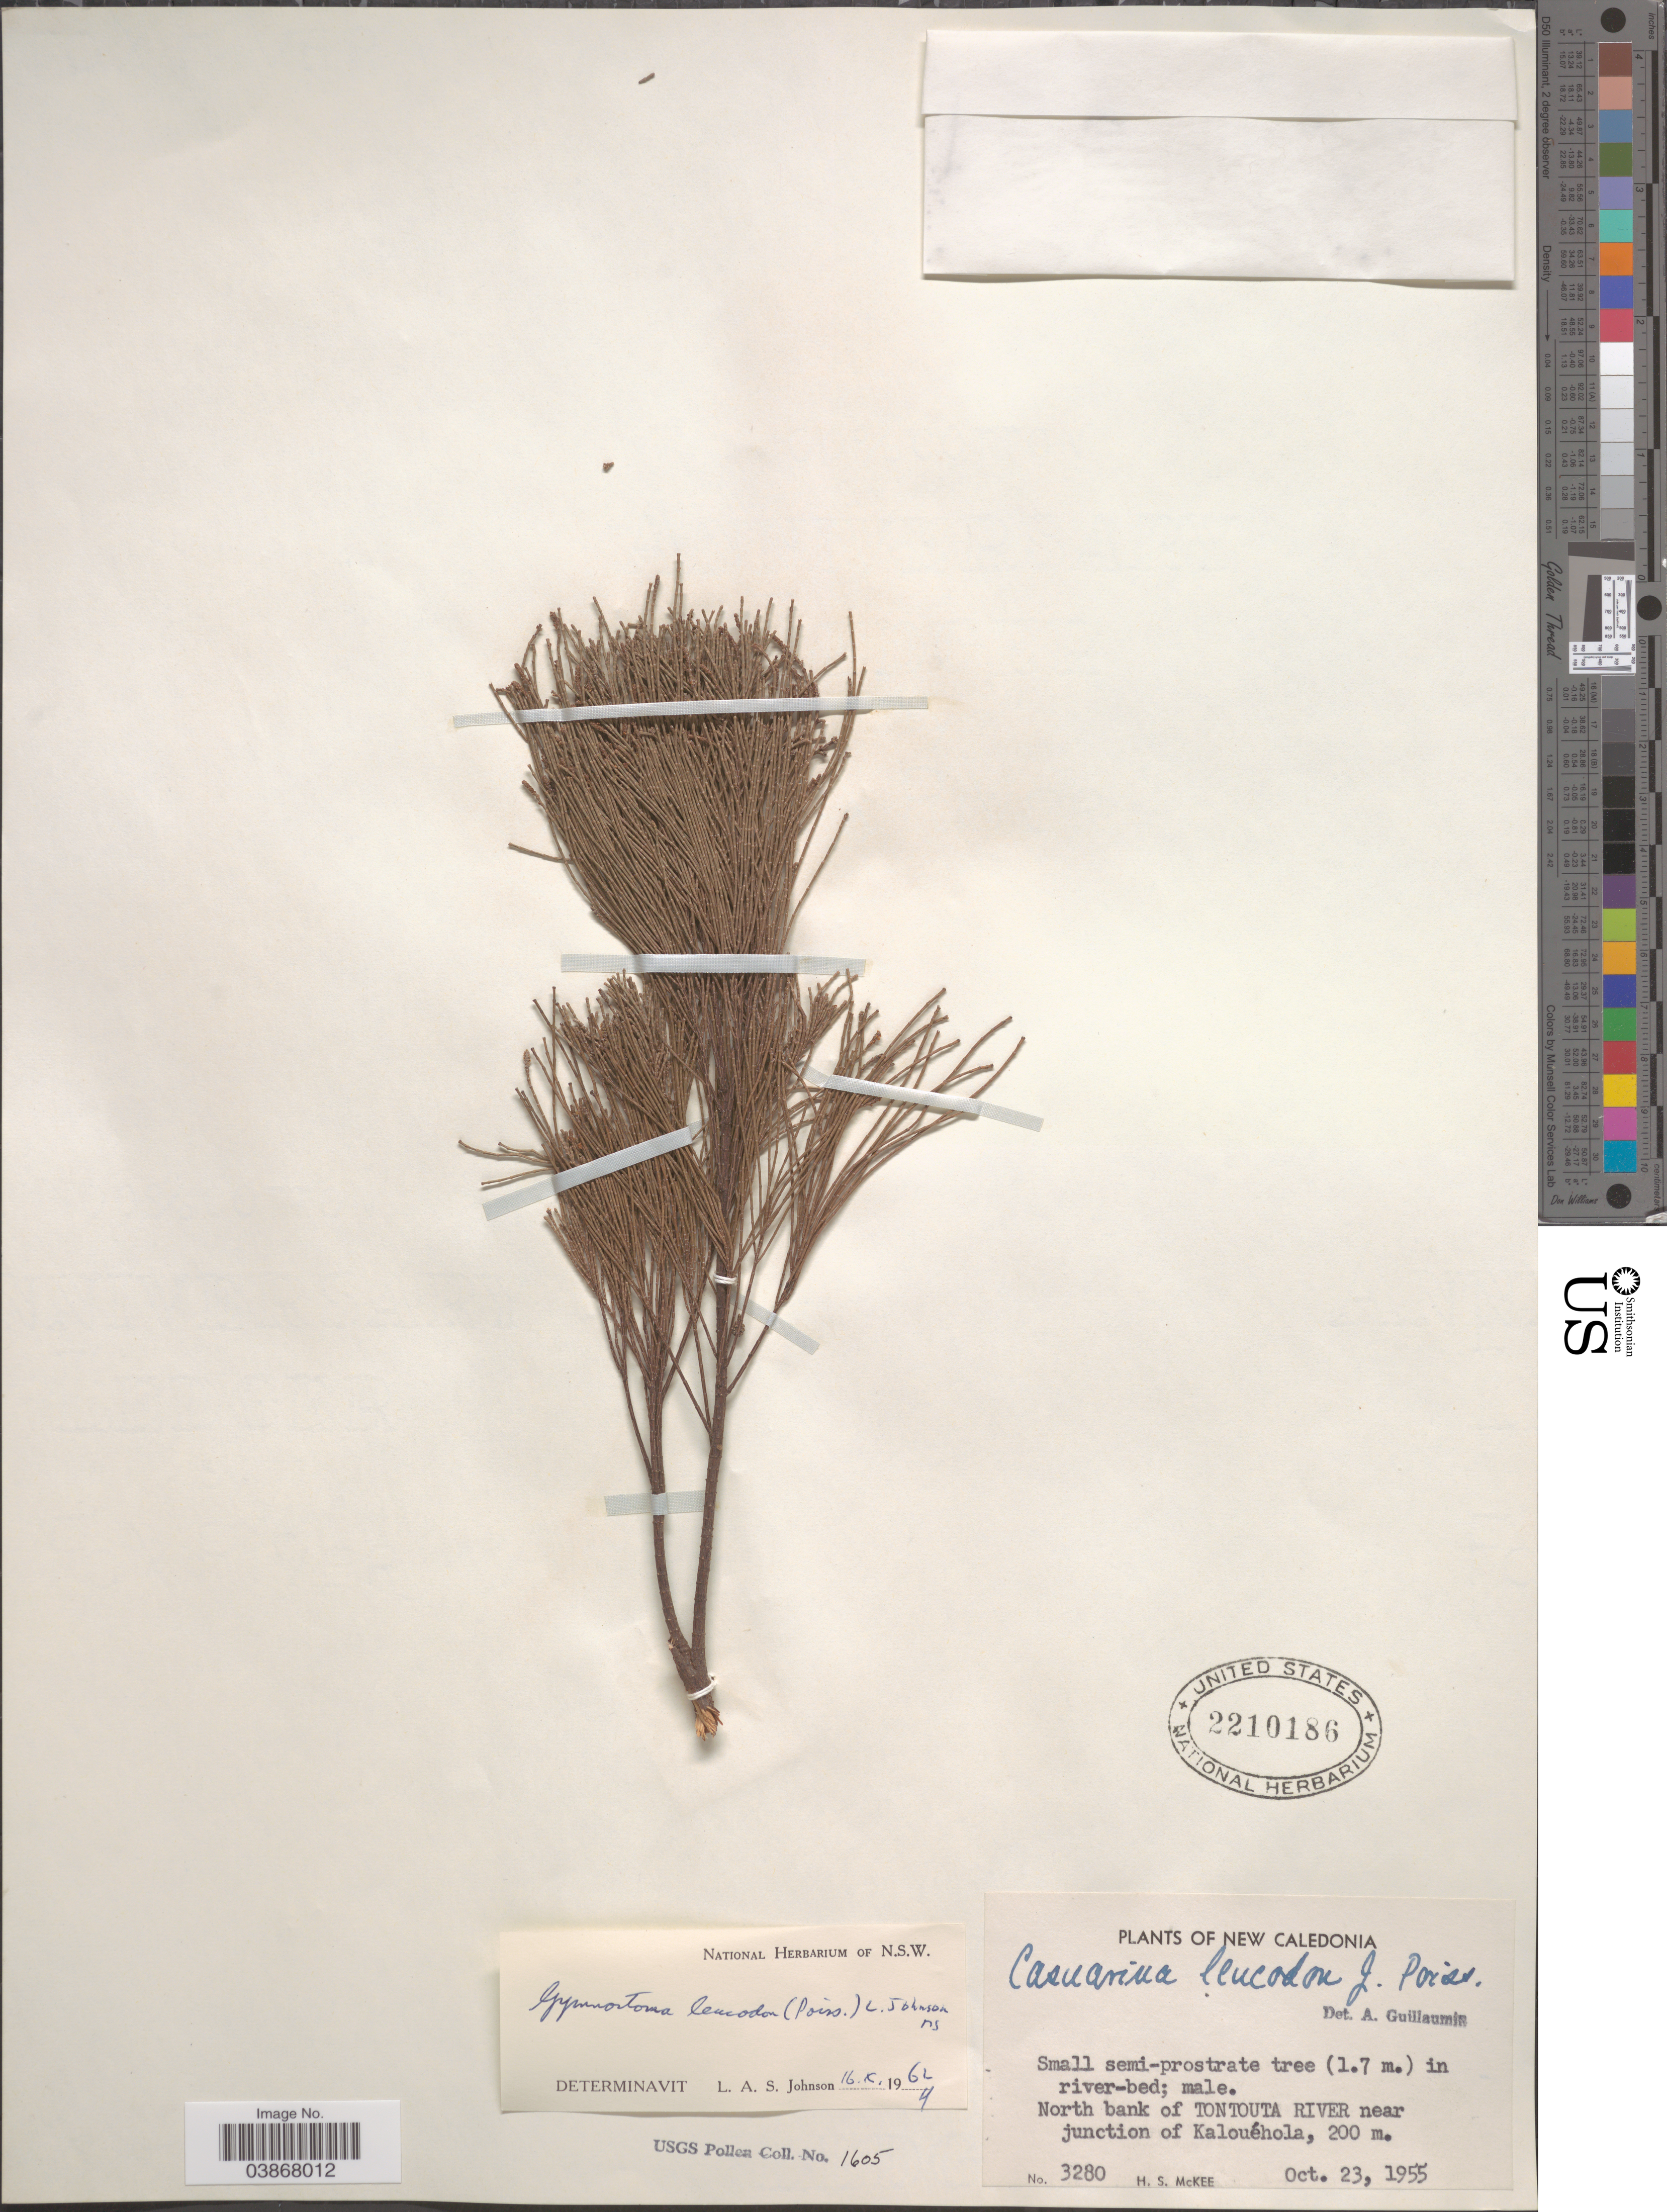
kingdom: Plantae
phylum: Tracheophyta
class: Magnoliopsida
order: Fagales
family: Casuarinaceae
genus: Gymnostoma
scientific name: Gymnostoma leucodon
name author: (Poiss.) L.A.S. Johnson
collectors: H. S. McKee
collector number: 3280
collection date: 1955-10-23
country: New Caledonia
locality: North bank of Tontouta River near junction of Kalouéhola.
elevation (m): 200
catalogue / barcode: US 2210186